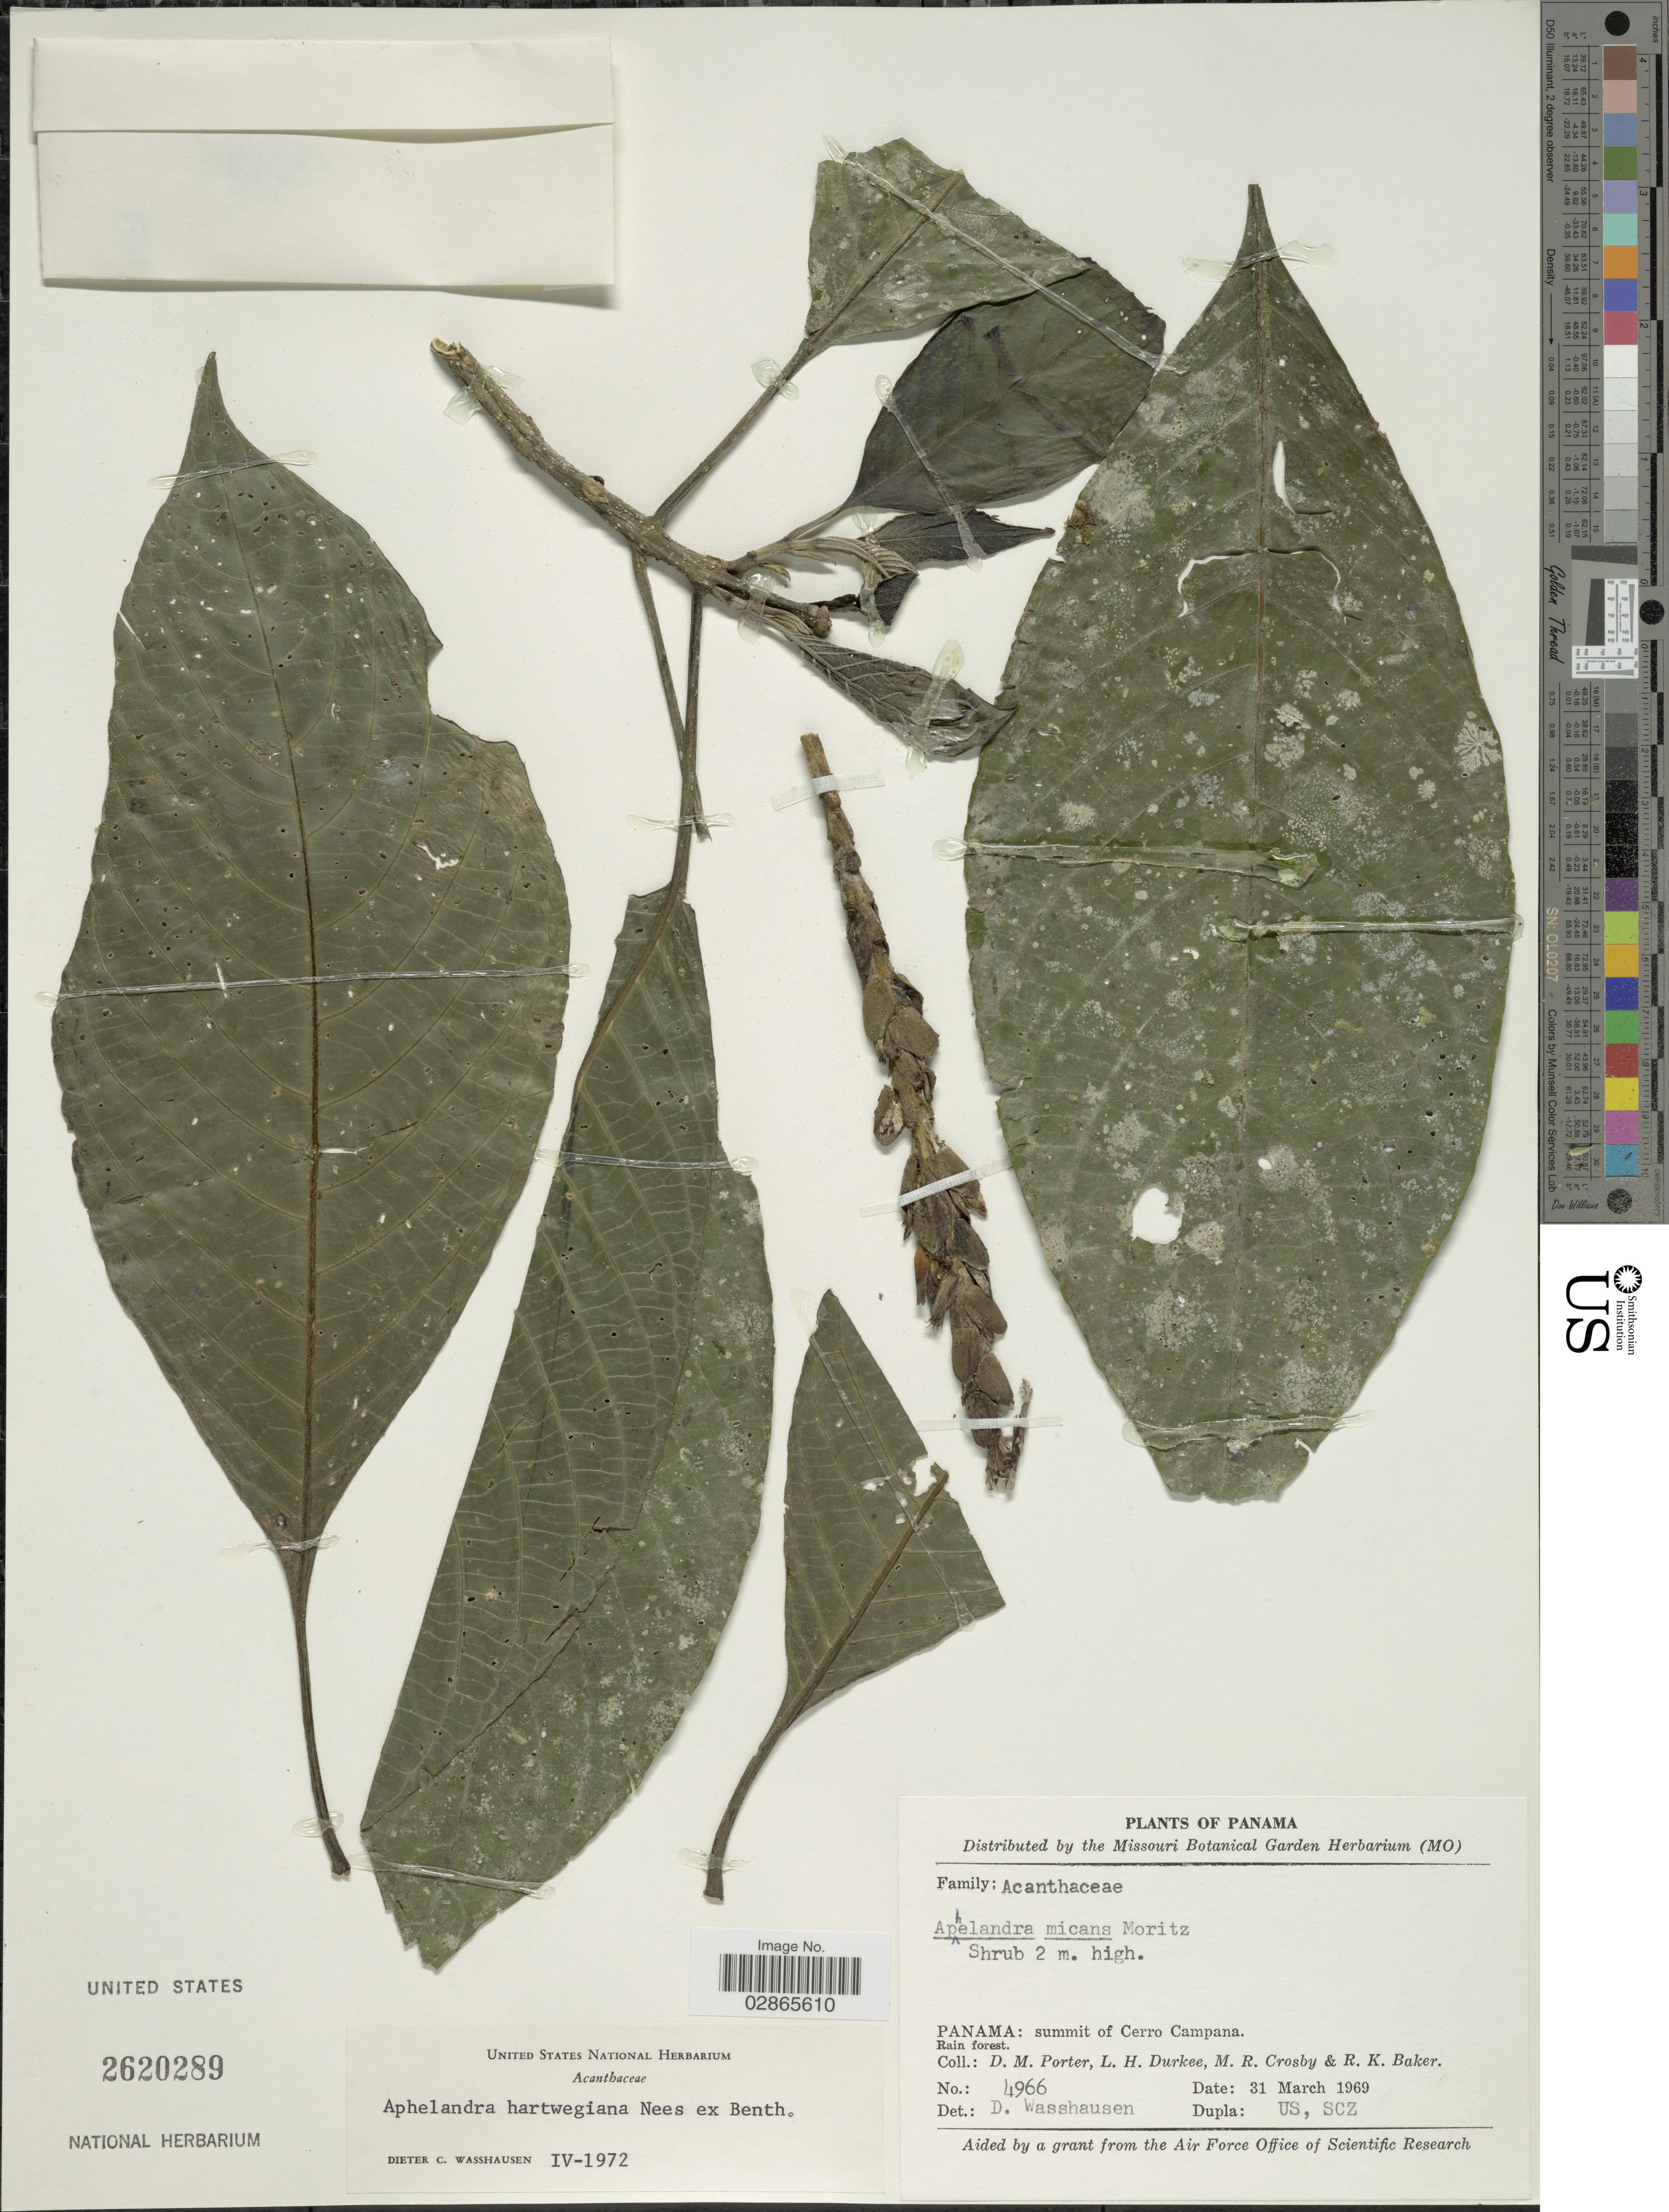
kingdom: Plantae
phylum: Tracheophyta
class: Magnoliopsida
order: Lamiales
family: Acanthaceae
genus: Aphelandra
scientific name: Aphelandra campanensis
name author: Durkee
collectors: D. Porter, L. H. Durkee, M. R. Crosby & R. K. Baker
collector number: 4966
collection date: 1969-03-31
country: Panama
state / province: Panamá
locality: Summit of Cerro Campana.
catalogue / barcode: US 2620289